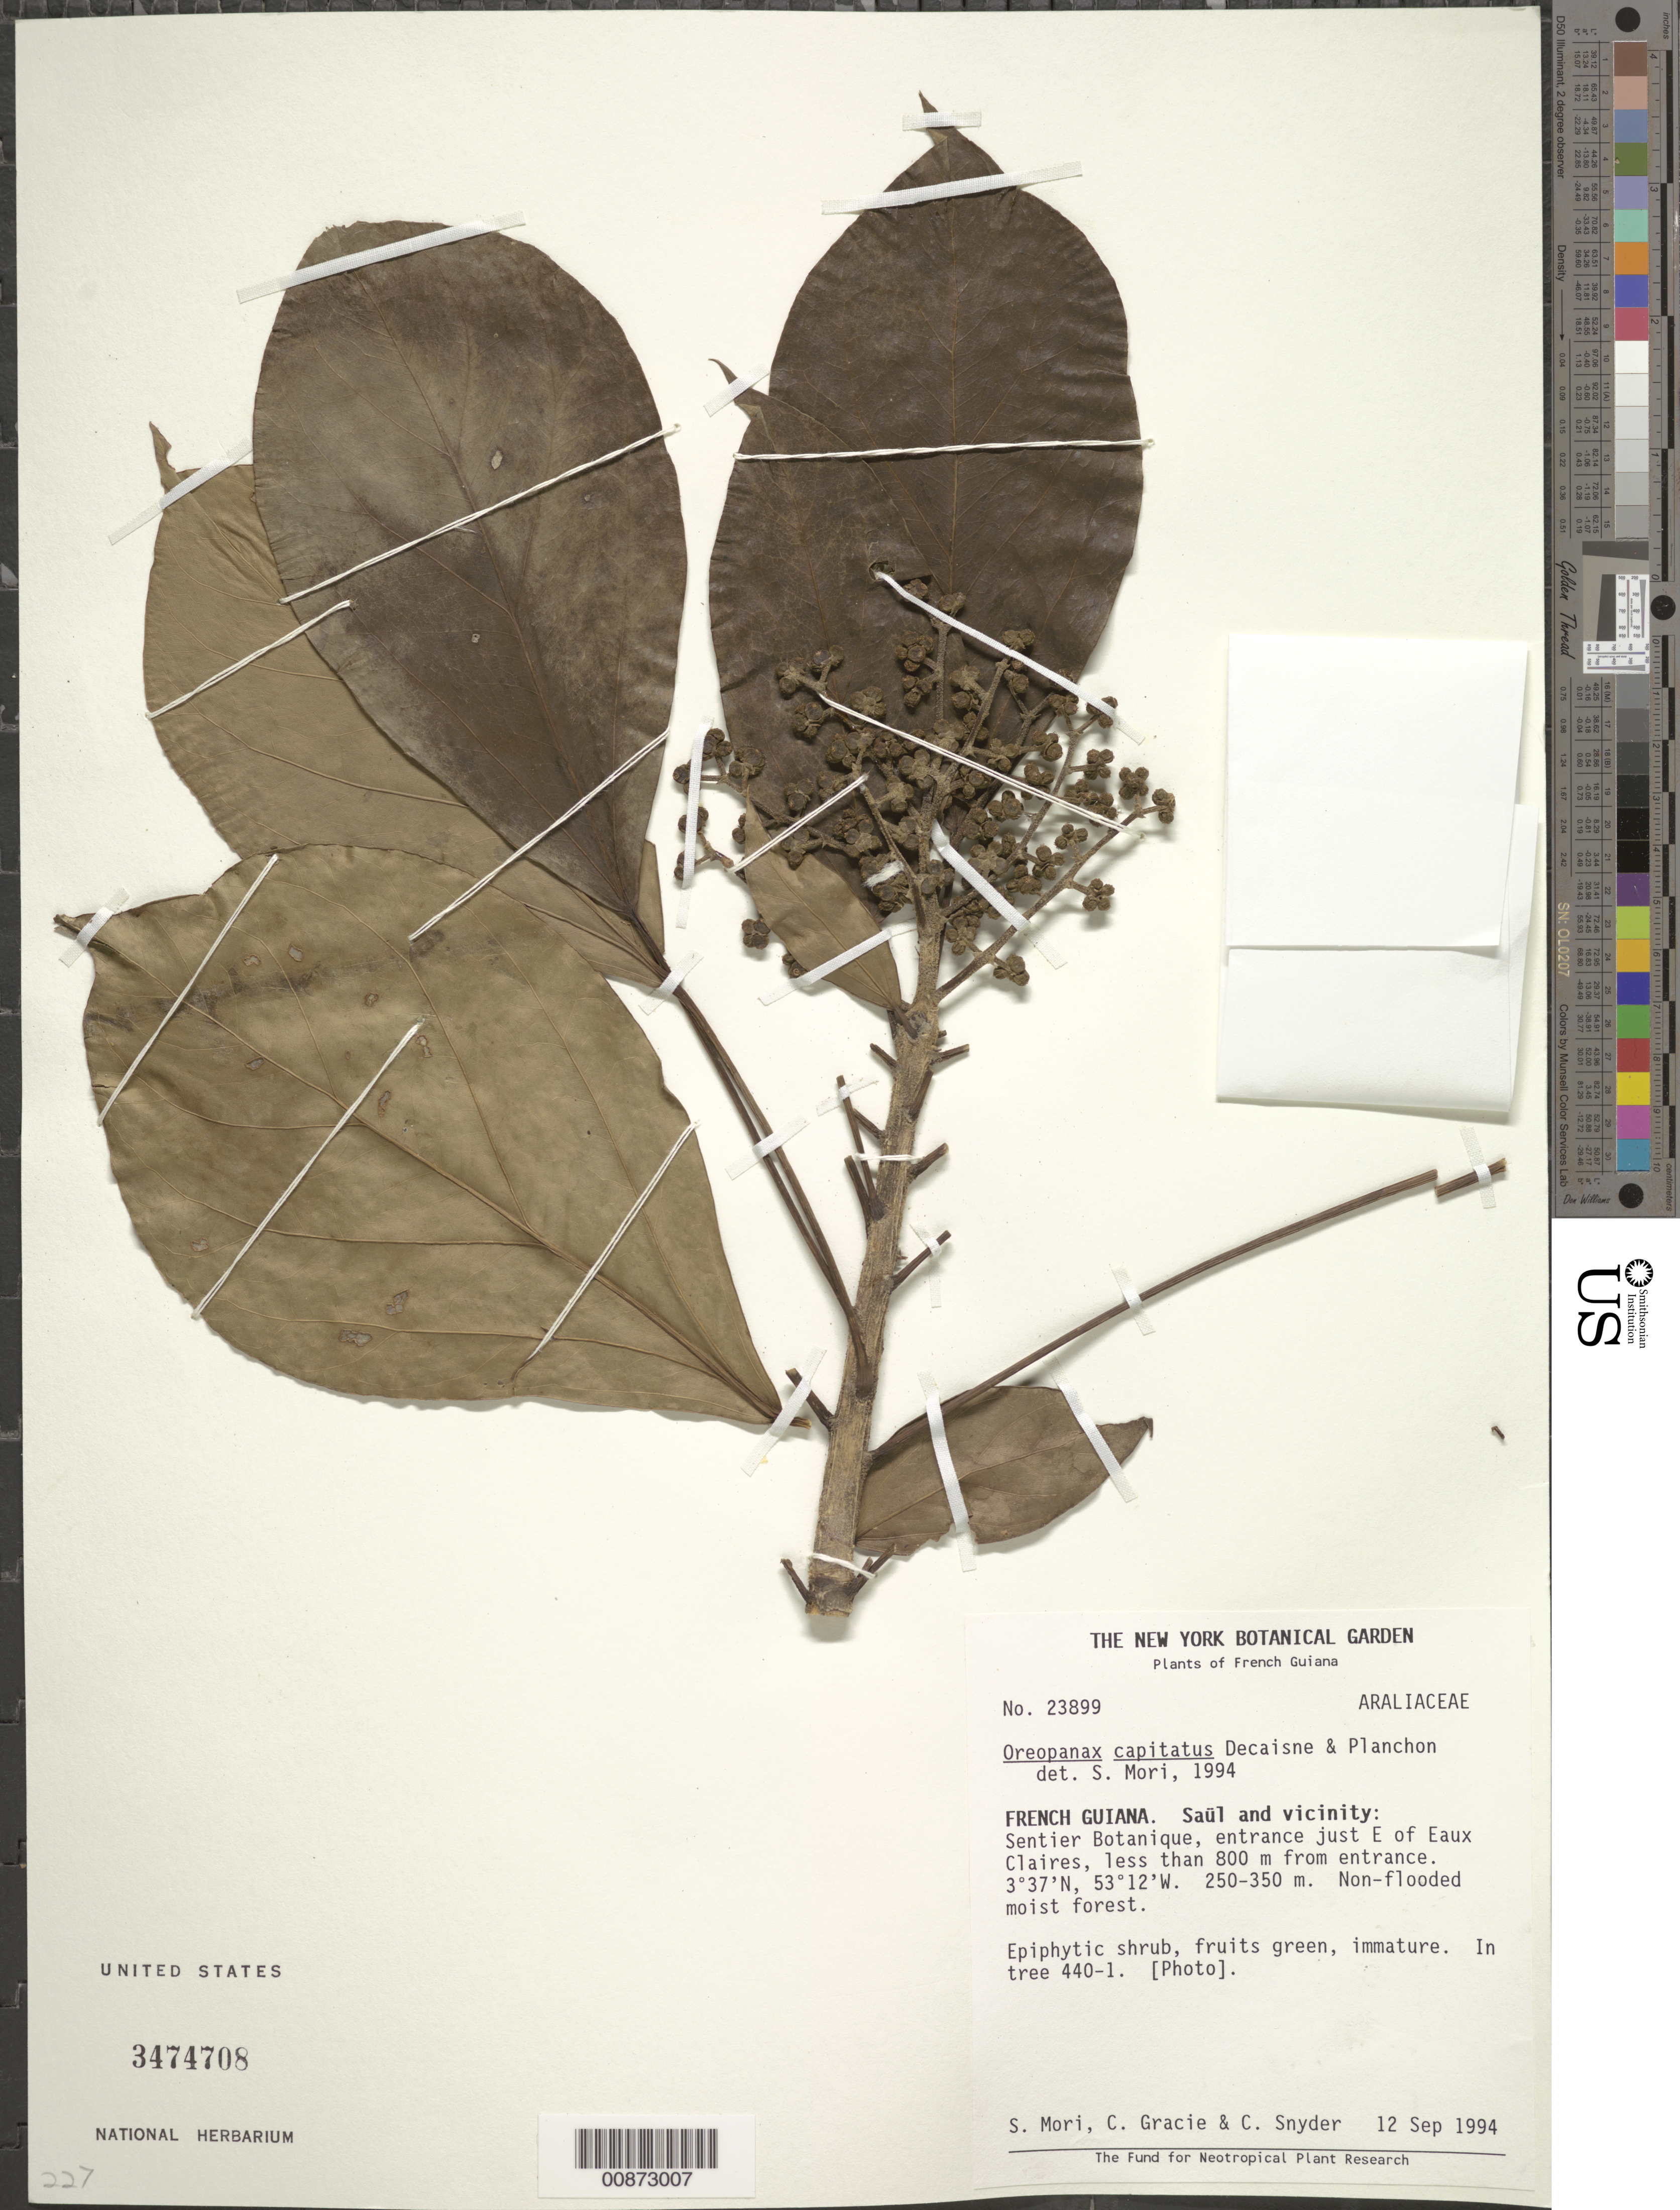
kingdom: Plantae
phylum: Tracheophyta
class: Magnoliopsida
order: Apiales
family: Araliaceae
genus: Oreopanax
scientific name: Oreopanax capitatus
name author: (Jacq.) Decne. & Planch.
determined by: Mori, Scott A.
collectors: S. Mori, C. A. Gracie & C. Snyder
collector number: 23899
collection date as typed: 12-Sep-94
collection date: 1994-09-12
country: French Guiana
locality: Saül and vic., Sentier Botanique, entrance E of Eaux Claires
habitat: Non-flooded moist forest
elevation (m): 250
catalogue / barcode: US 3474708